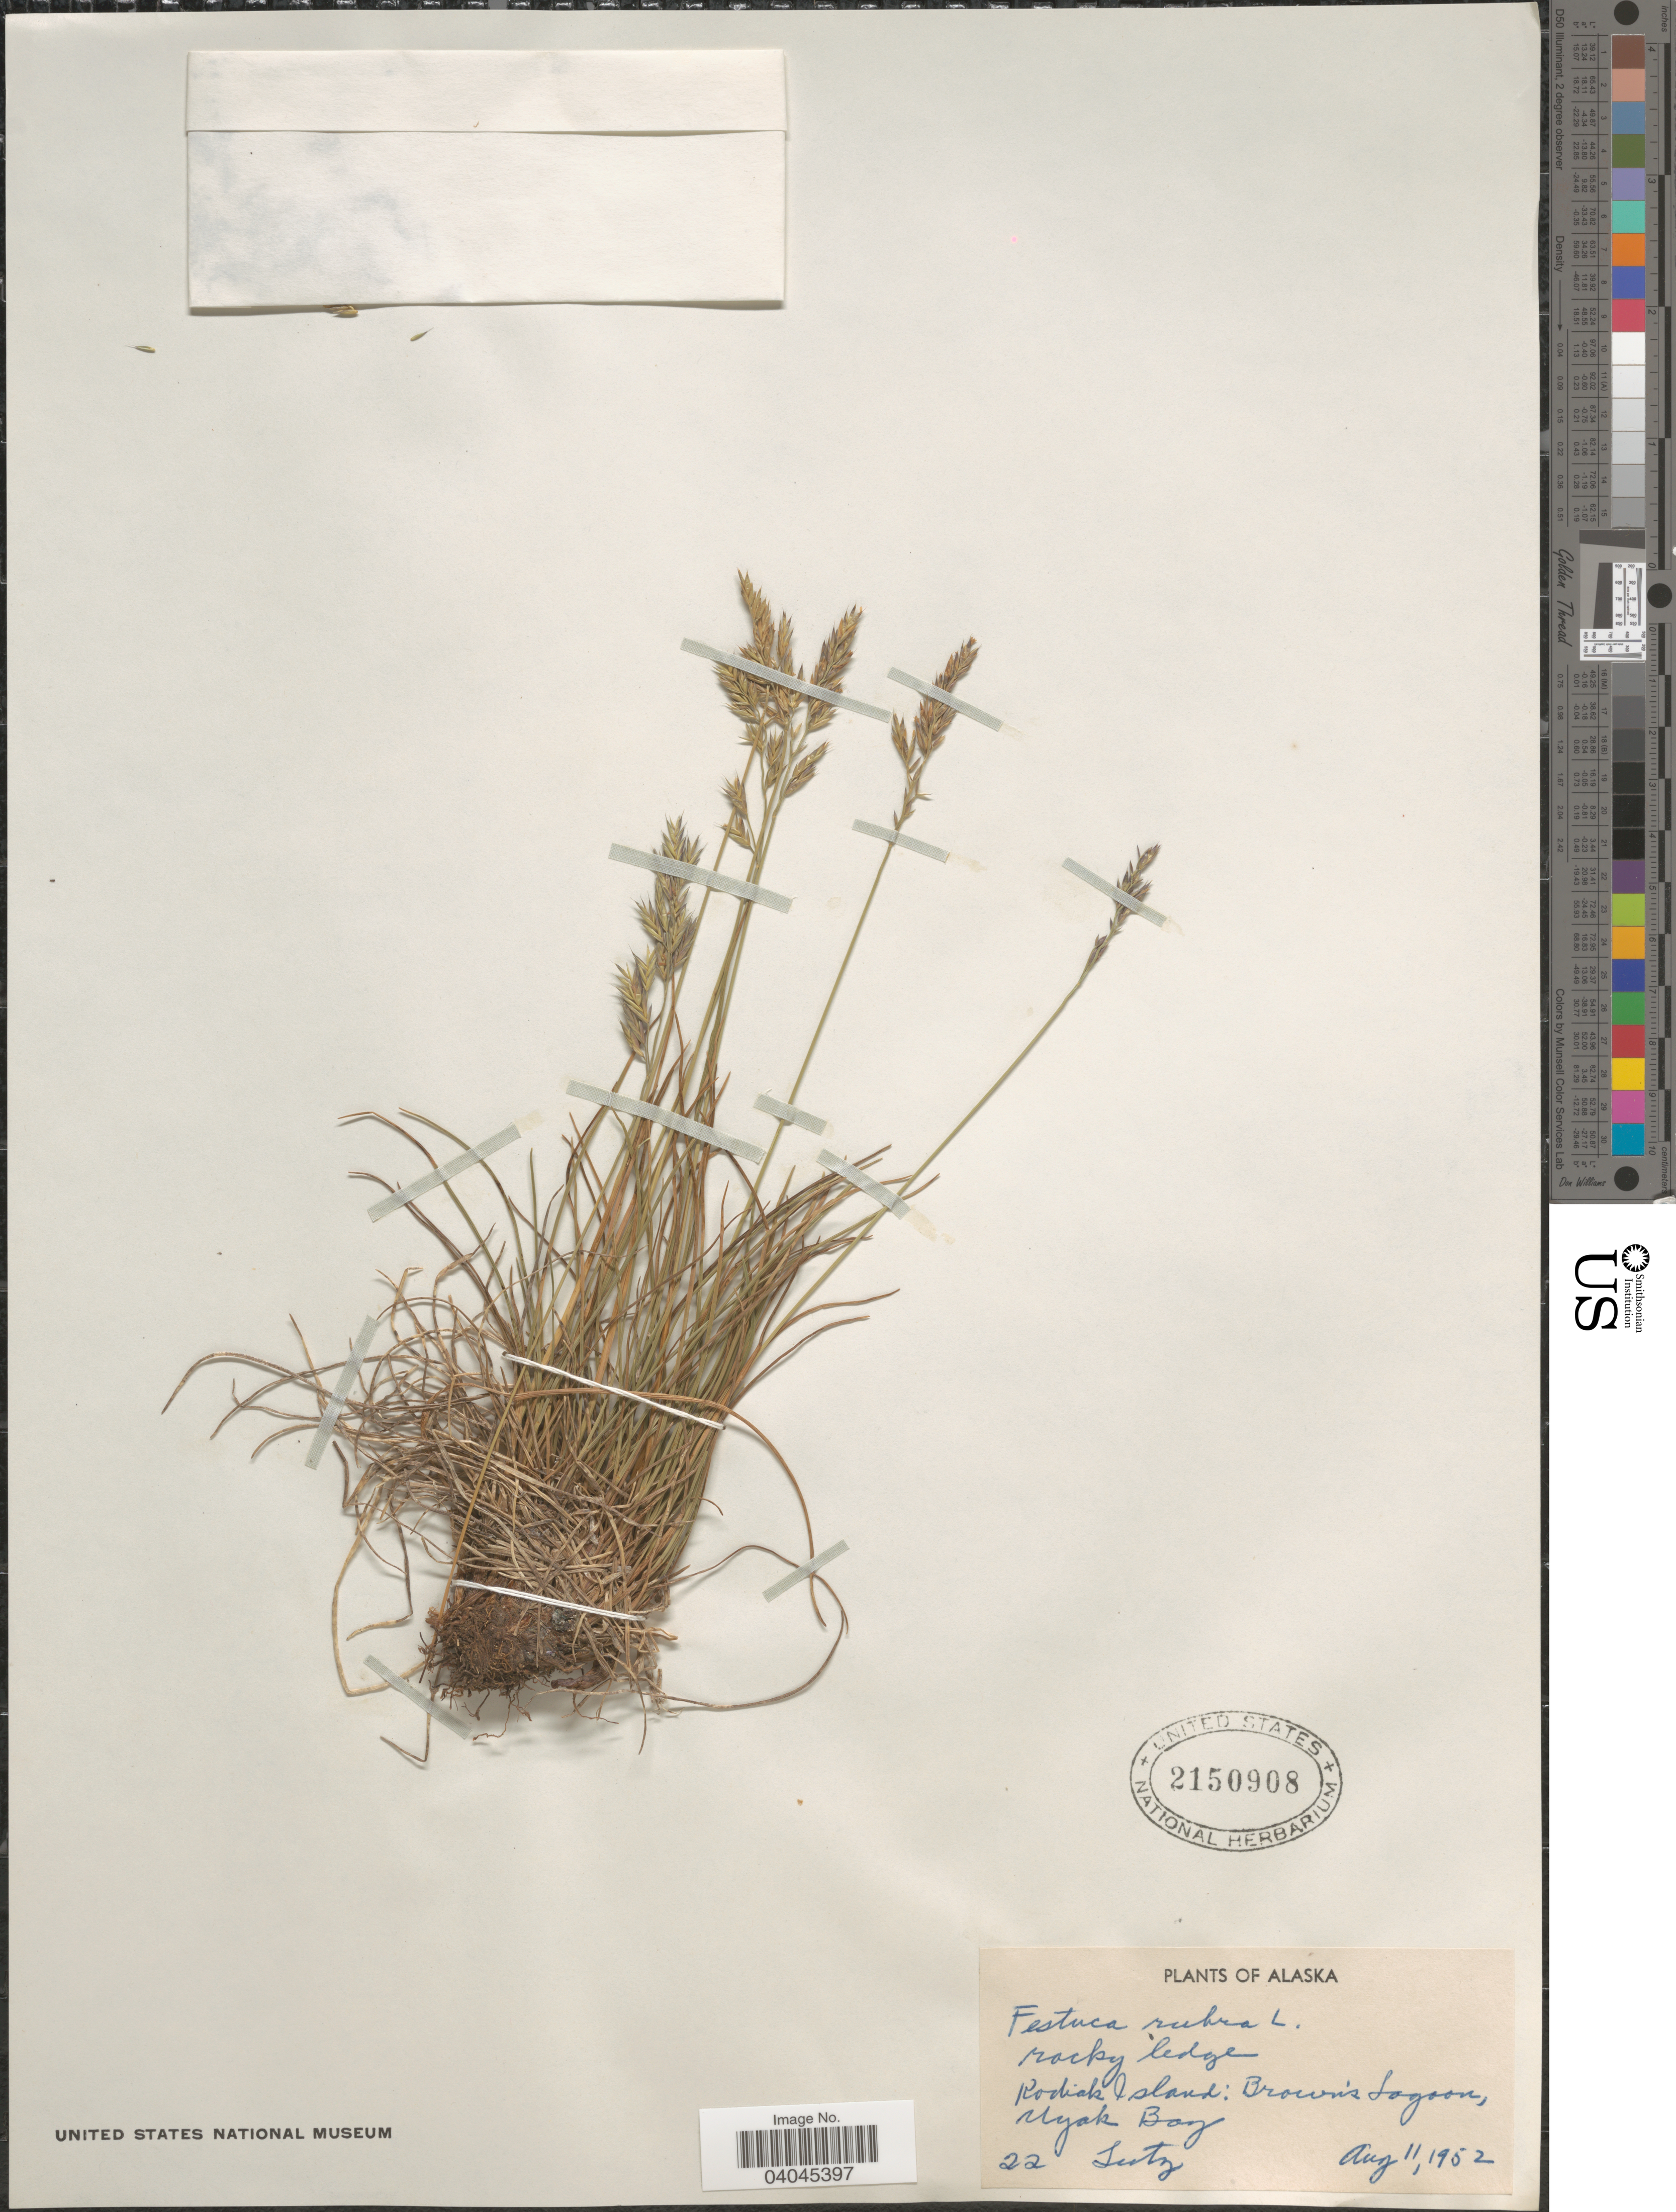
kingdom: Plantae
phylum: Tracheophyta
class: Liliopsida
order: Poales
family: Poaceae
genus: Festuca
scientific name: Festuca rubra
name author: L.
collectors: -. Lutz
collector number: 22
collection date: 1952-08-11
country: United States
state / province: Alaska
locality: Kodiak Island: Brown's Lagoon, Uyak Bay.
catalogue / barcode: US 2150908